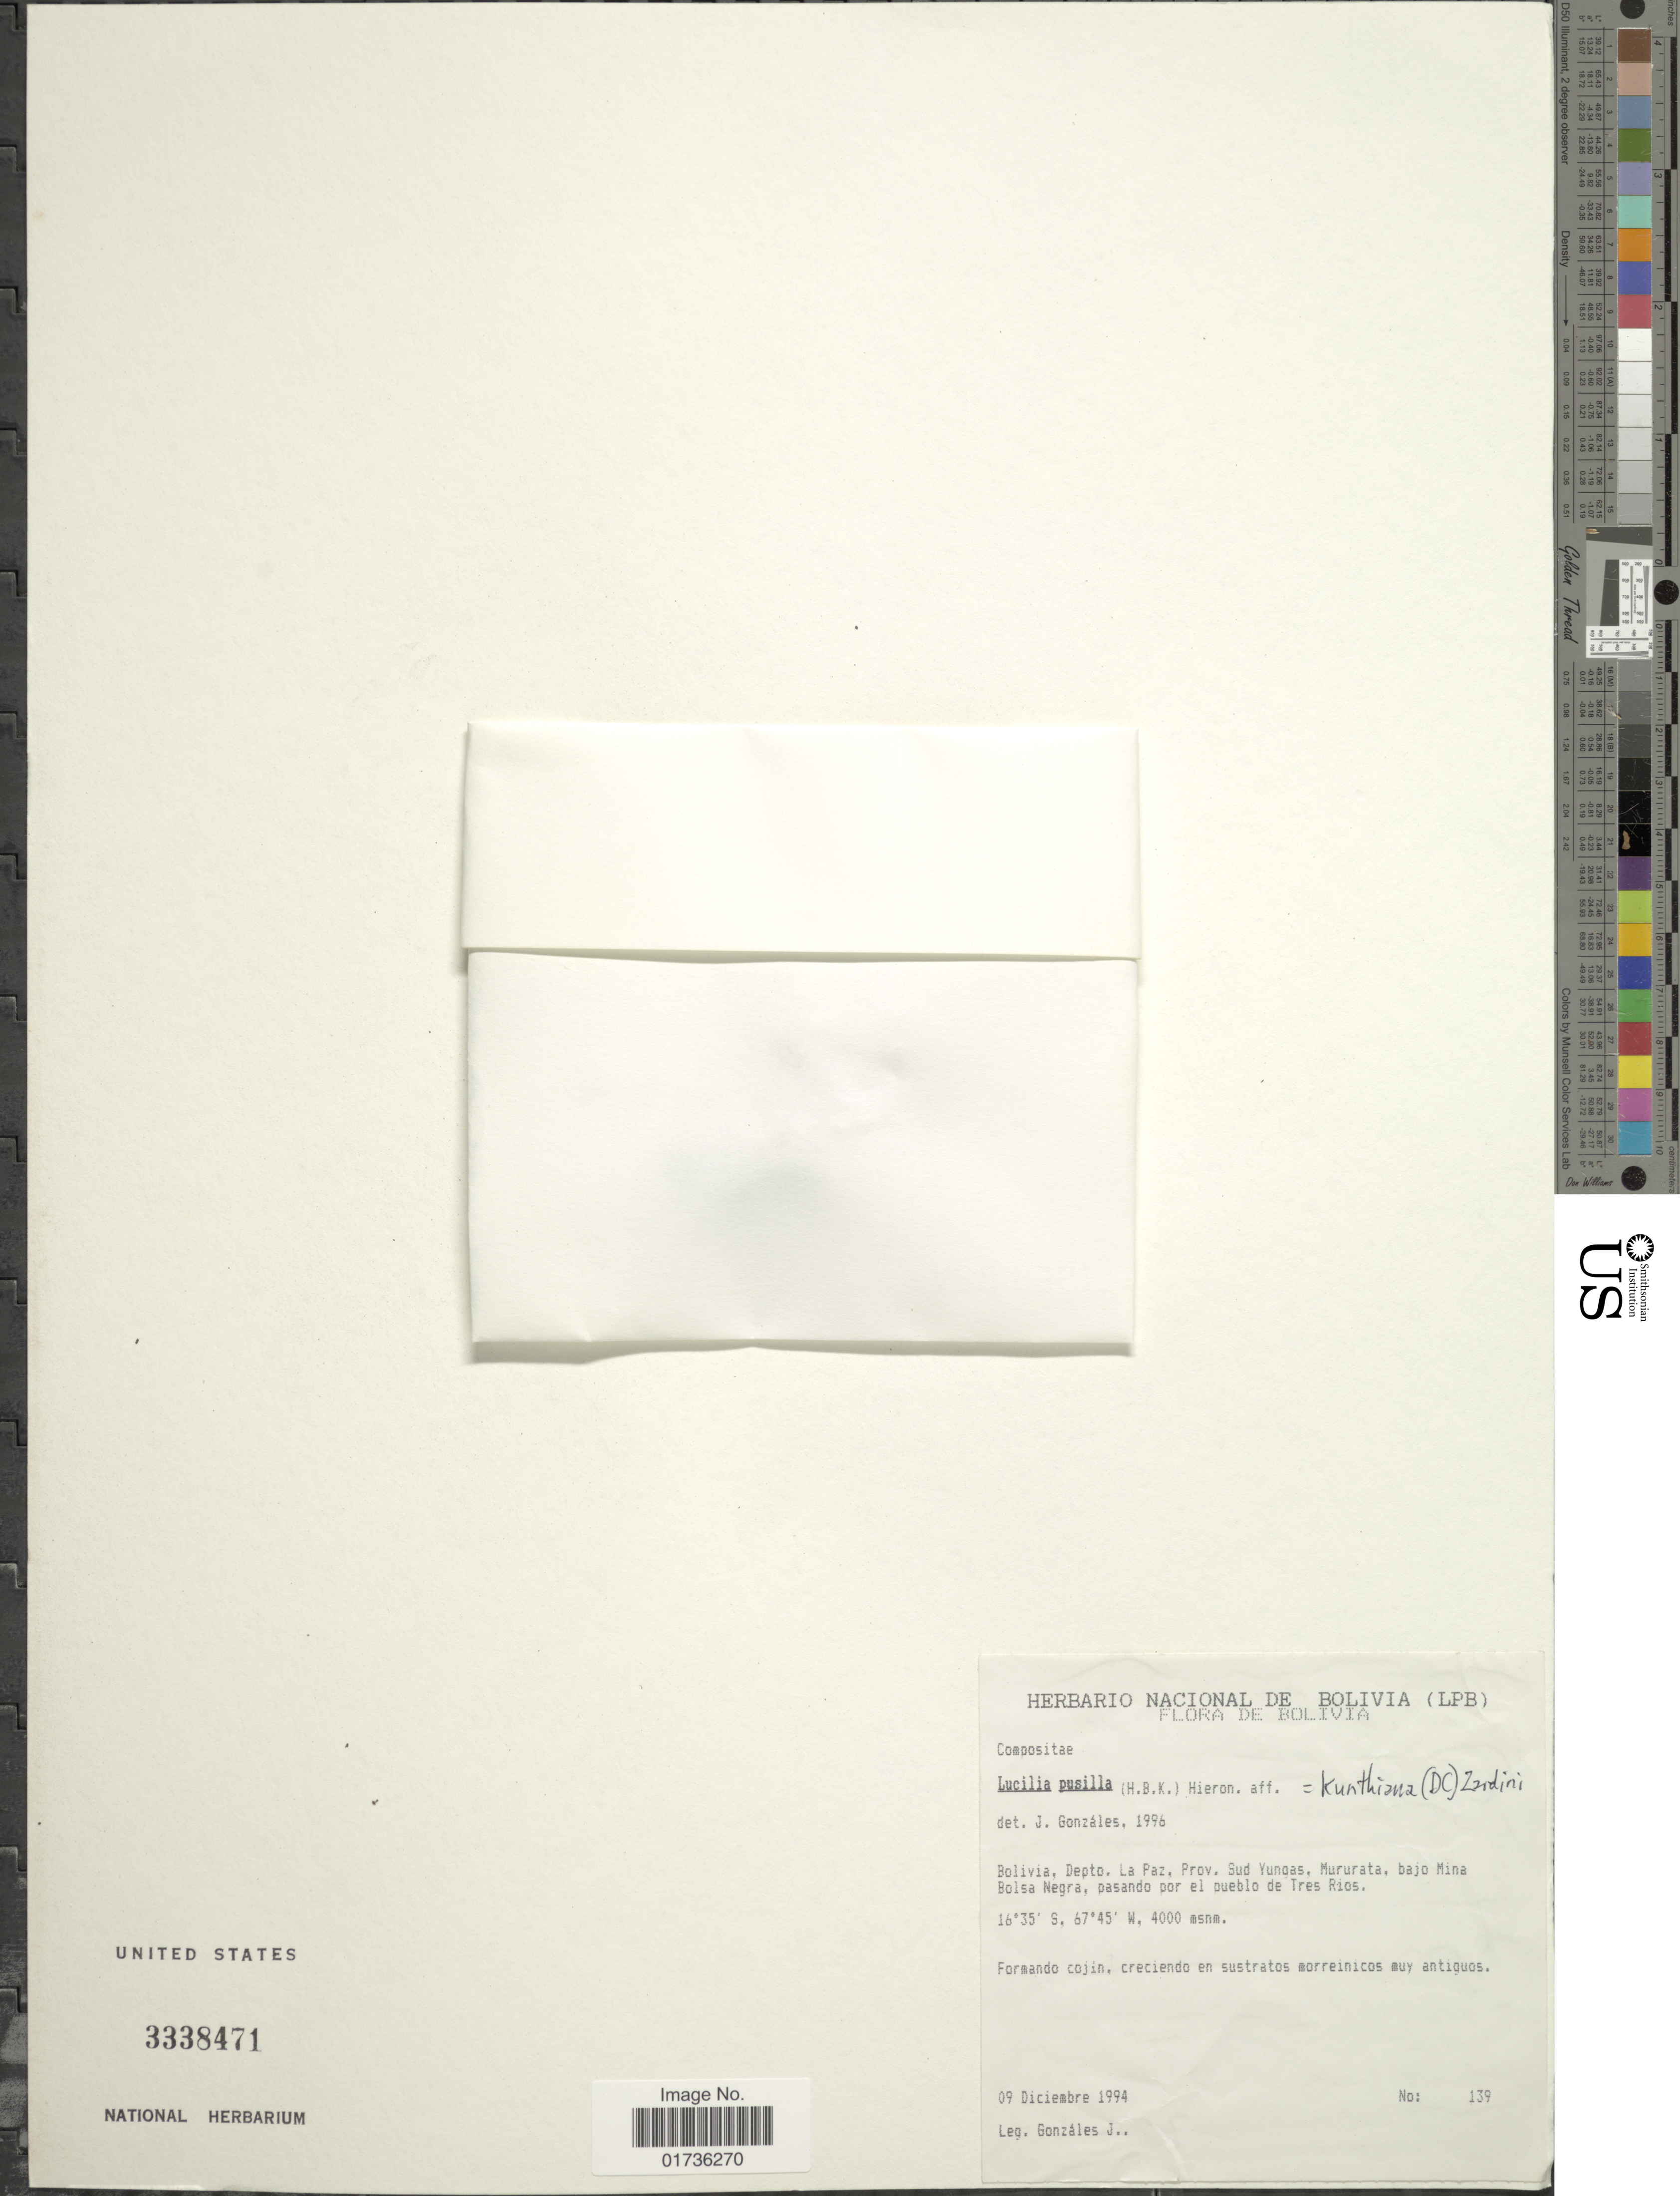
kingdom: Plantae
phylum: Tracheophyta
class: Magnoliopsida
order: Asterales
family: Asteraceae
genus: Lucilia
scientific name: Lucilia kunthiana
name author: (DC.) Zardini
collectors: J. Gonzales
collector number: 139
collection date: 1994-12-09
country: Bolivia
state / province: La Paz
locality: Depto La Paz. Prov. Sud Yungas, Murata, bajo Mina Bolsa Negra, pasando por el pueblo de Tres Rios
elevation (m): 4000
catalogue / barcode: US 3338471